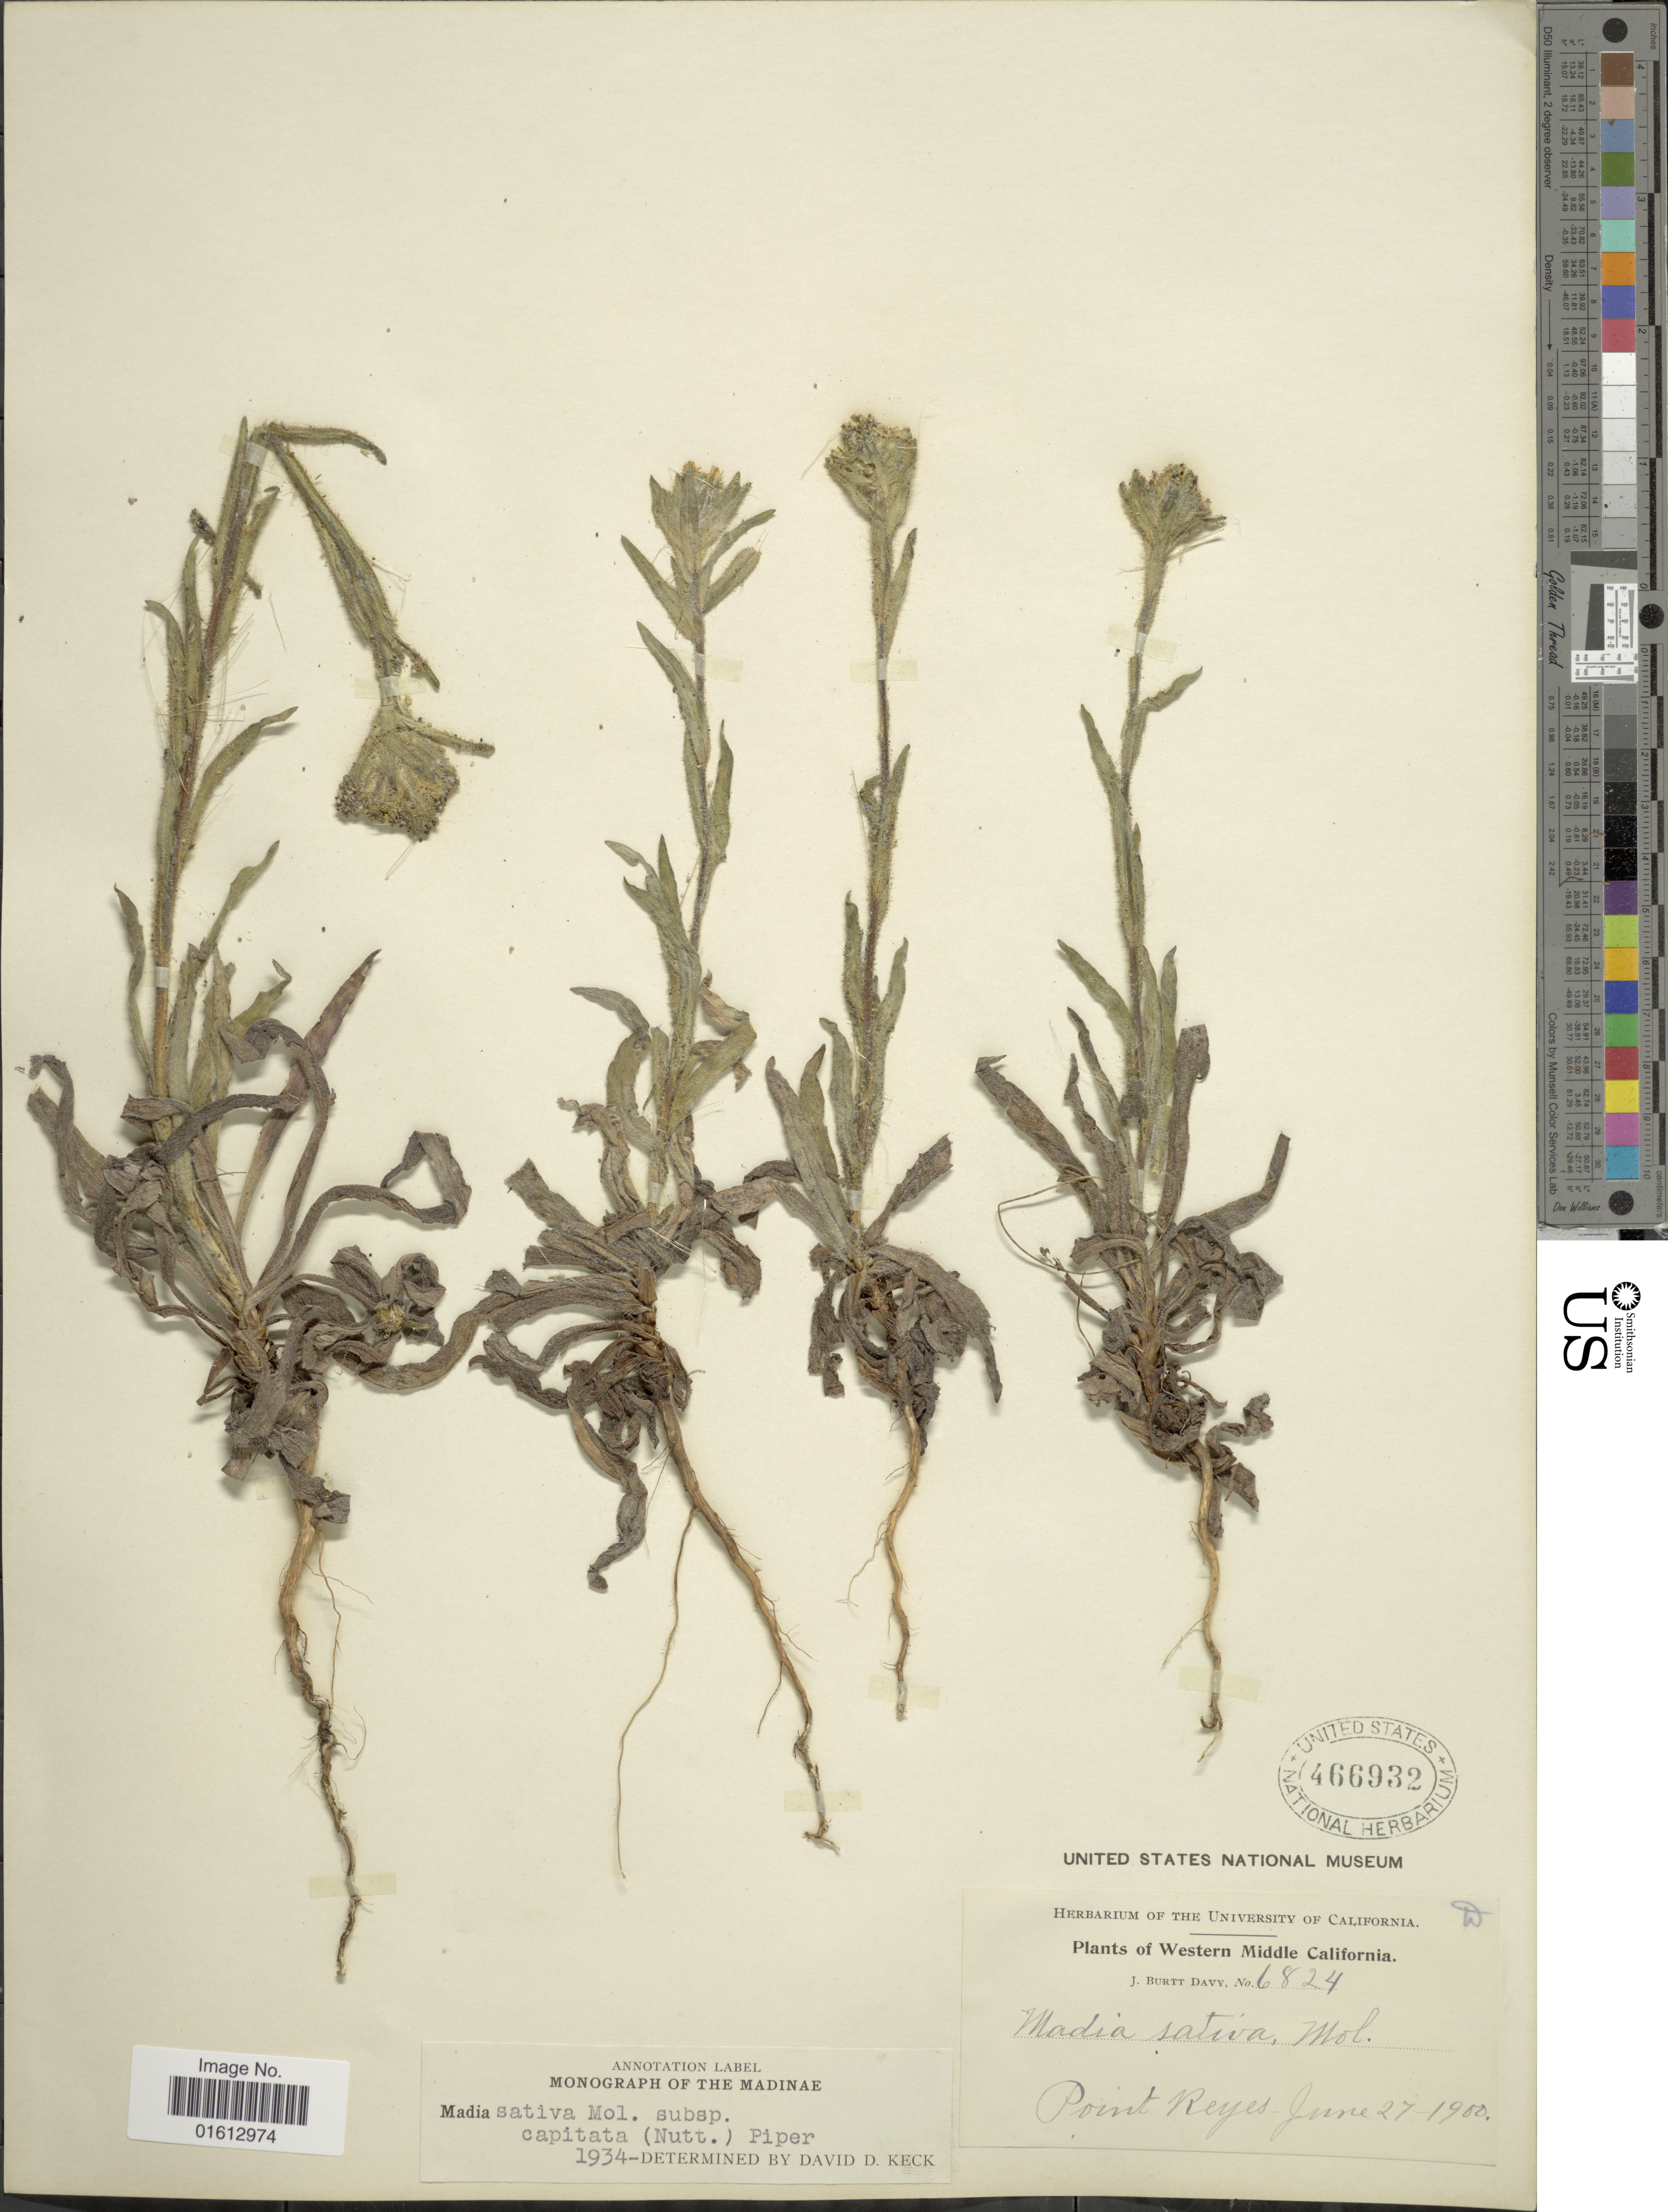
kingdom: Plantae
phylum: Tracheophyta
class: Magnoliopsida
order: Asterales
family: Asteraceae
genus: Madia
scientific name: Madia sativa subsp. capitata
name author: (Nutt.) Piper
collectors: J. Burtt Davy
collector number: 6824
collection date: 1900-06-27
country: United States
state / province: California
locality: Western Middle California, Point Reyes.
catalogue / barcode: US 466932